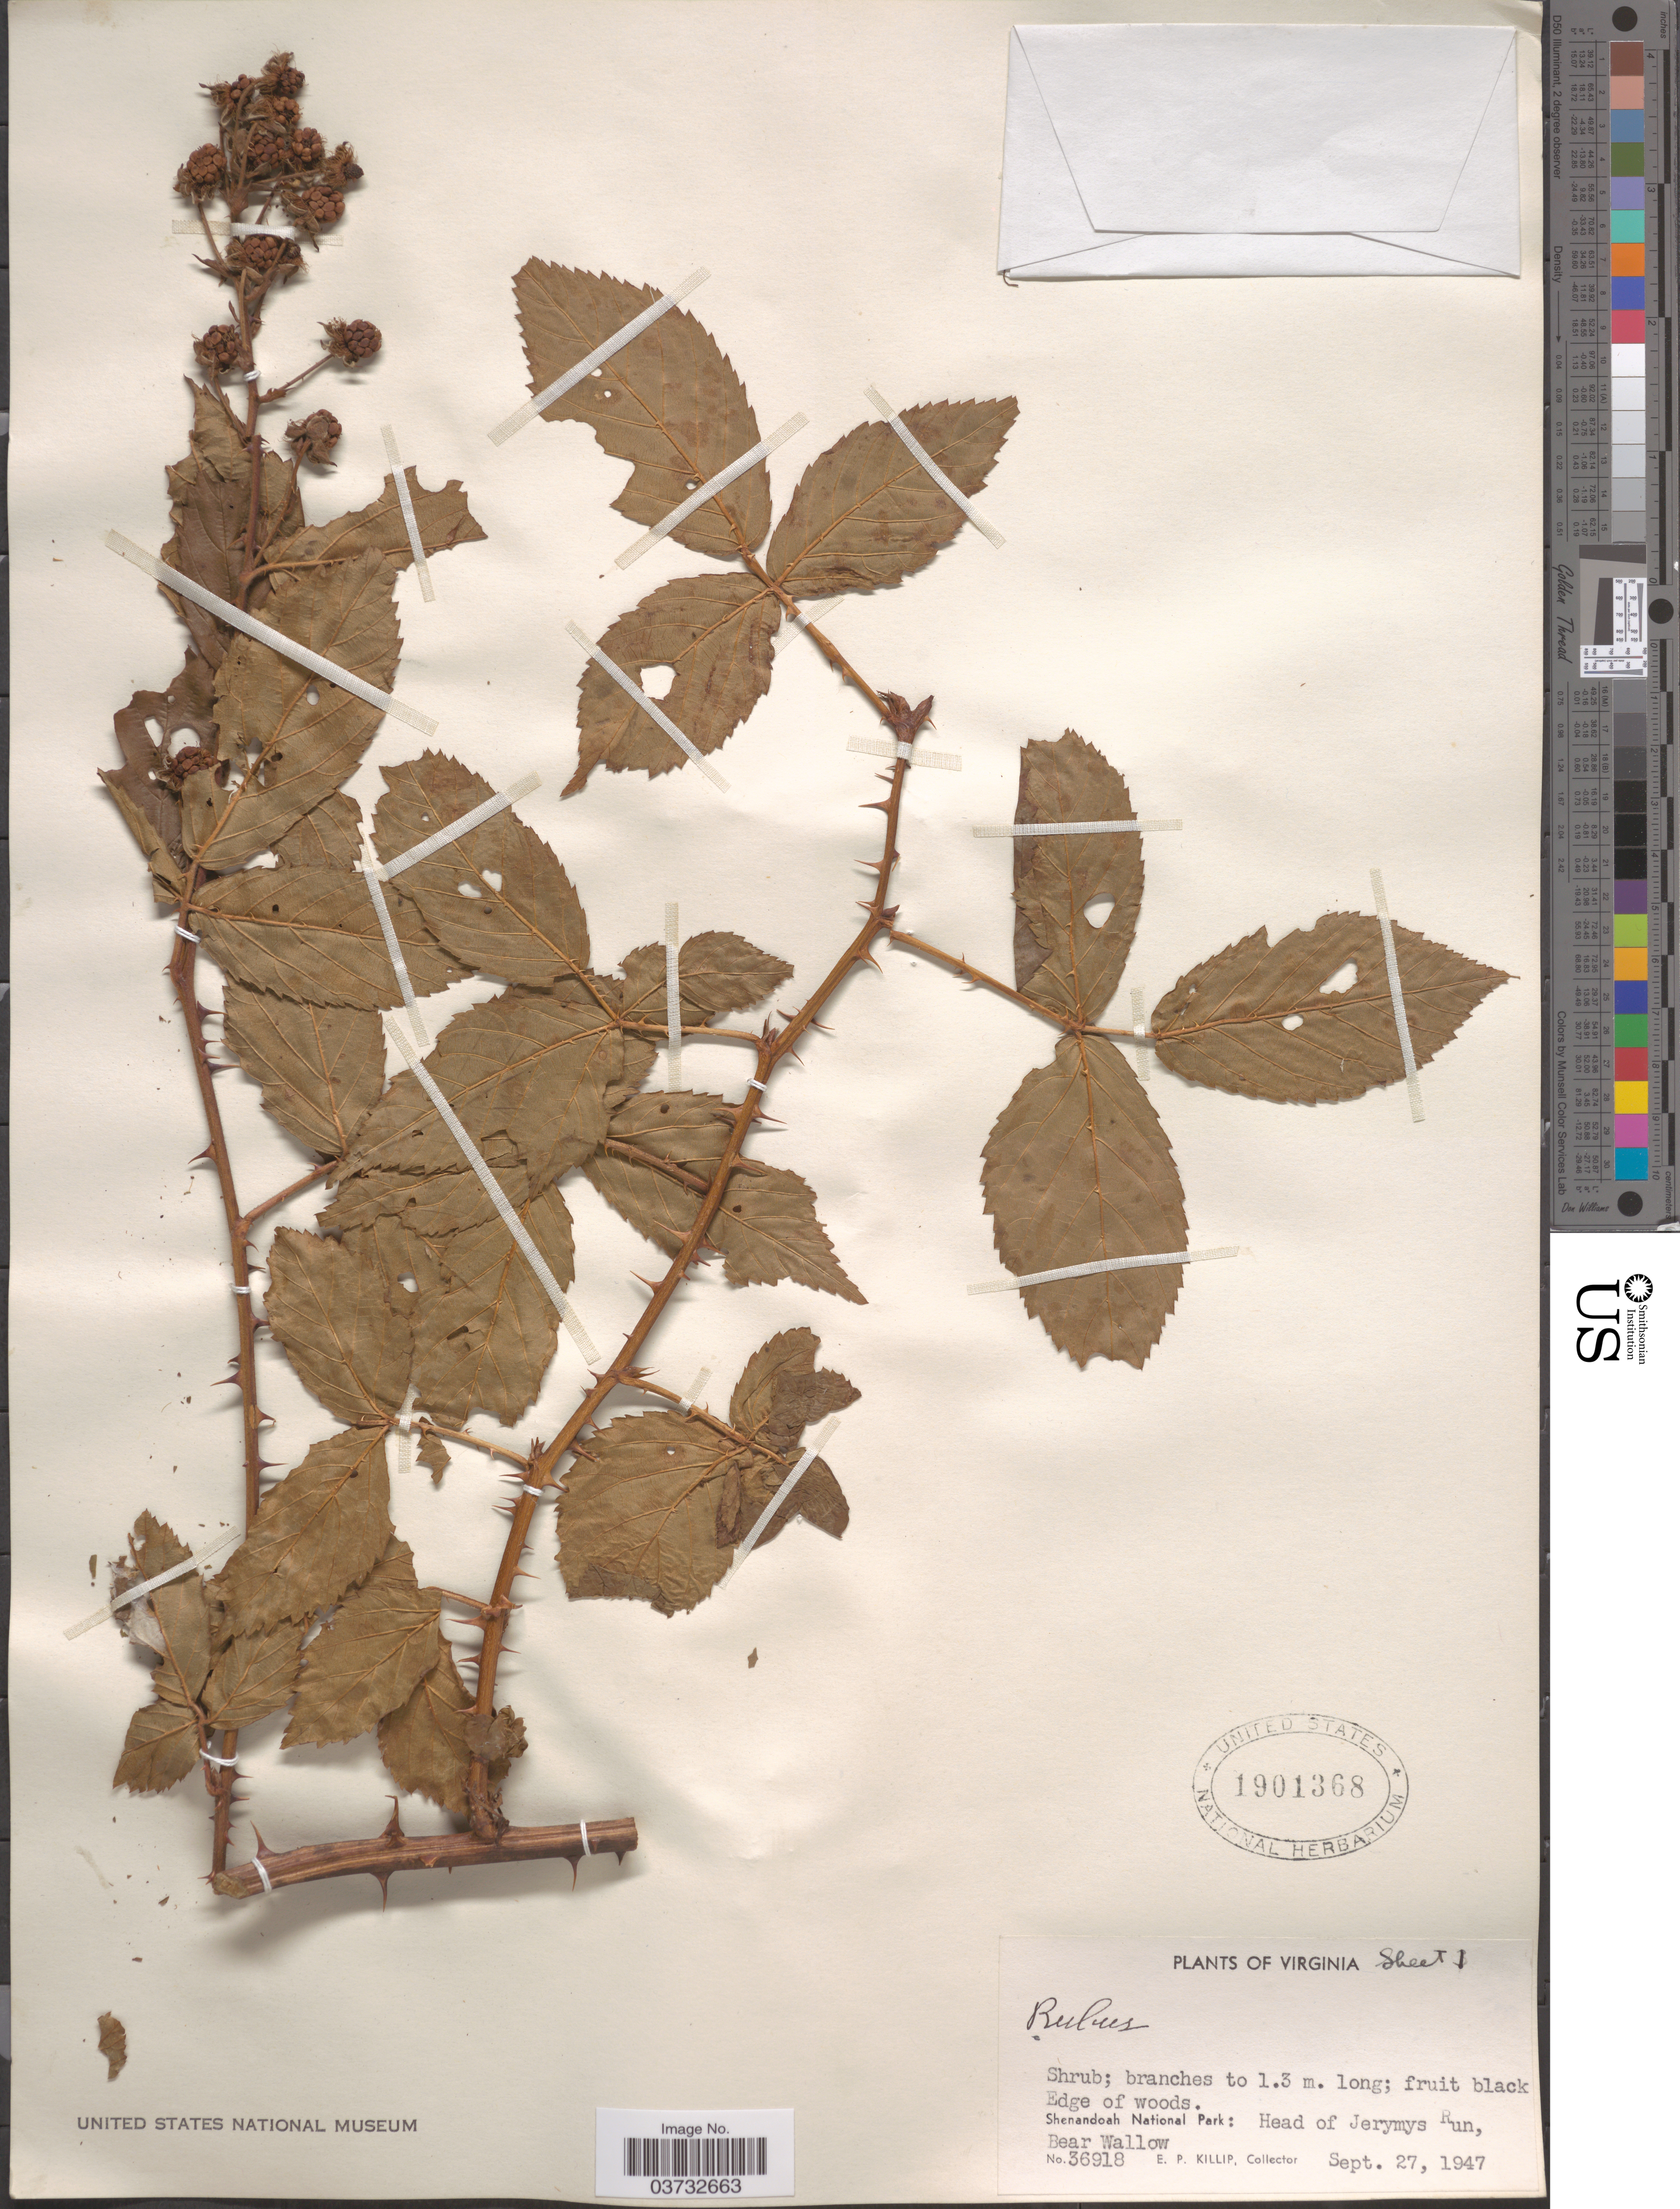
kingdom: Plantae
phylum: Tracheophyta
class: Magnoliopsida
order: Rosales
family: Rosaceae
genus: Rubus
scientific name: Rubus sp.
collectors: E. P. Killip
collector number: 36918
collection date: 1947-09-27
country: United States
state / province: Virginia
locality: Shenandoah National Park: Head of Jerymys Run, Bear Wallow.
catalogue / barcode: US 1901368